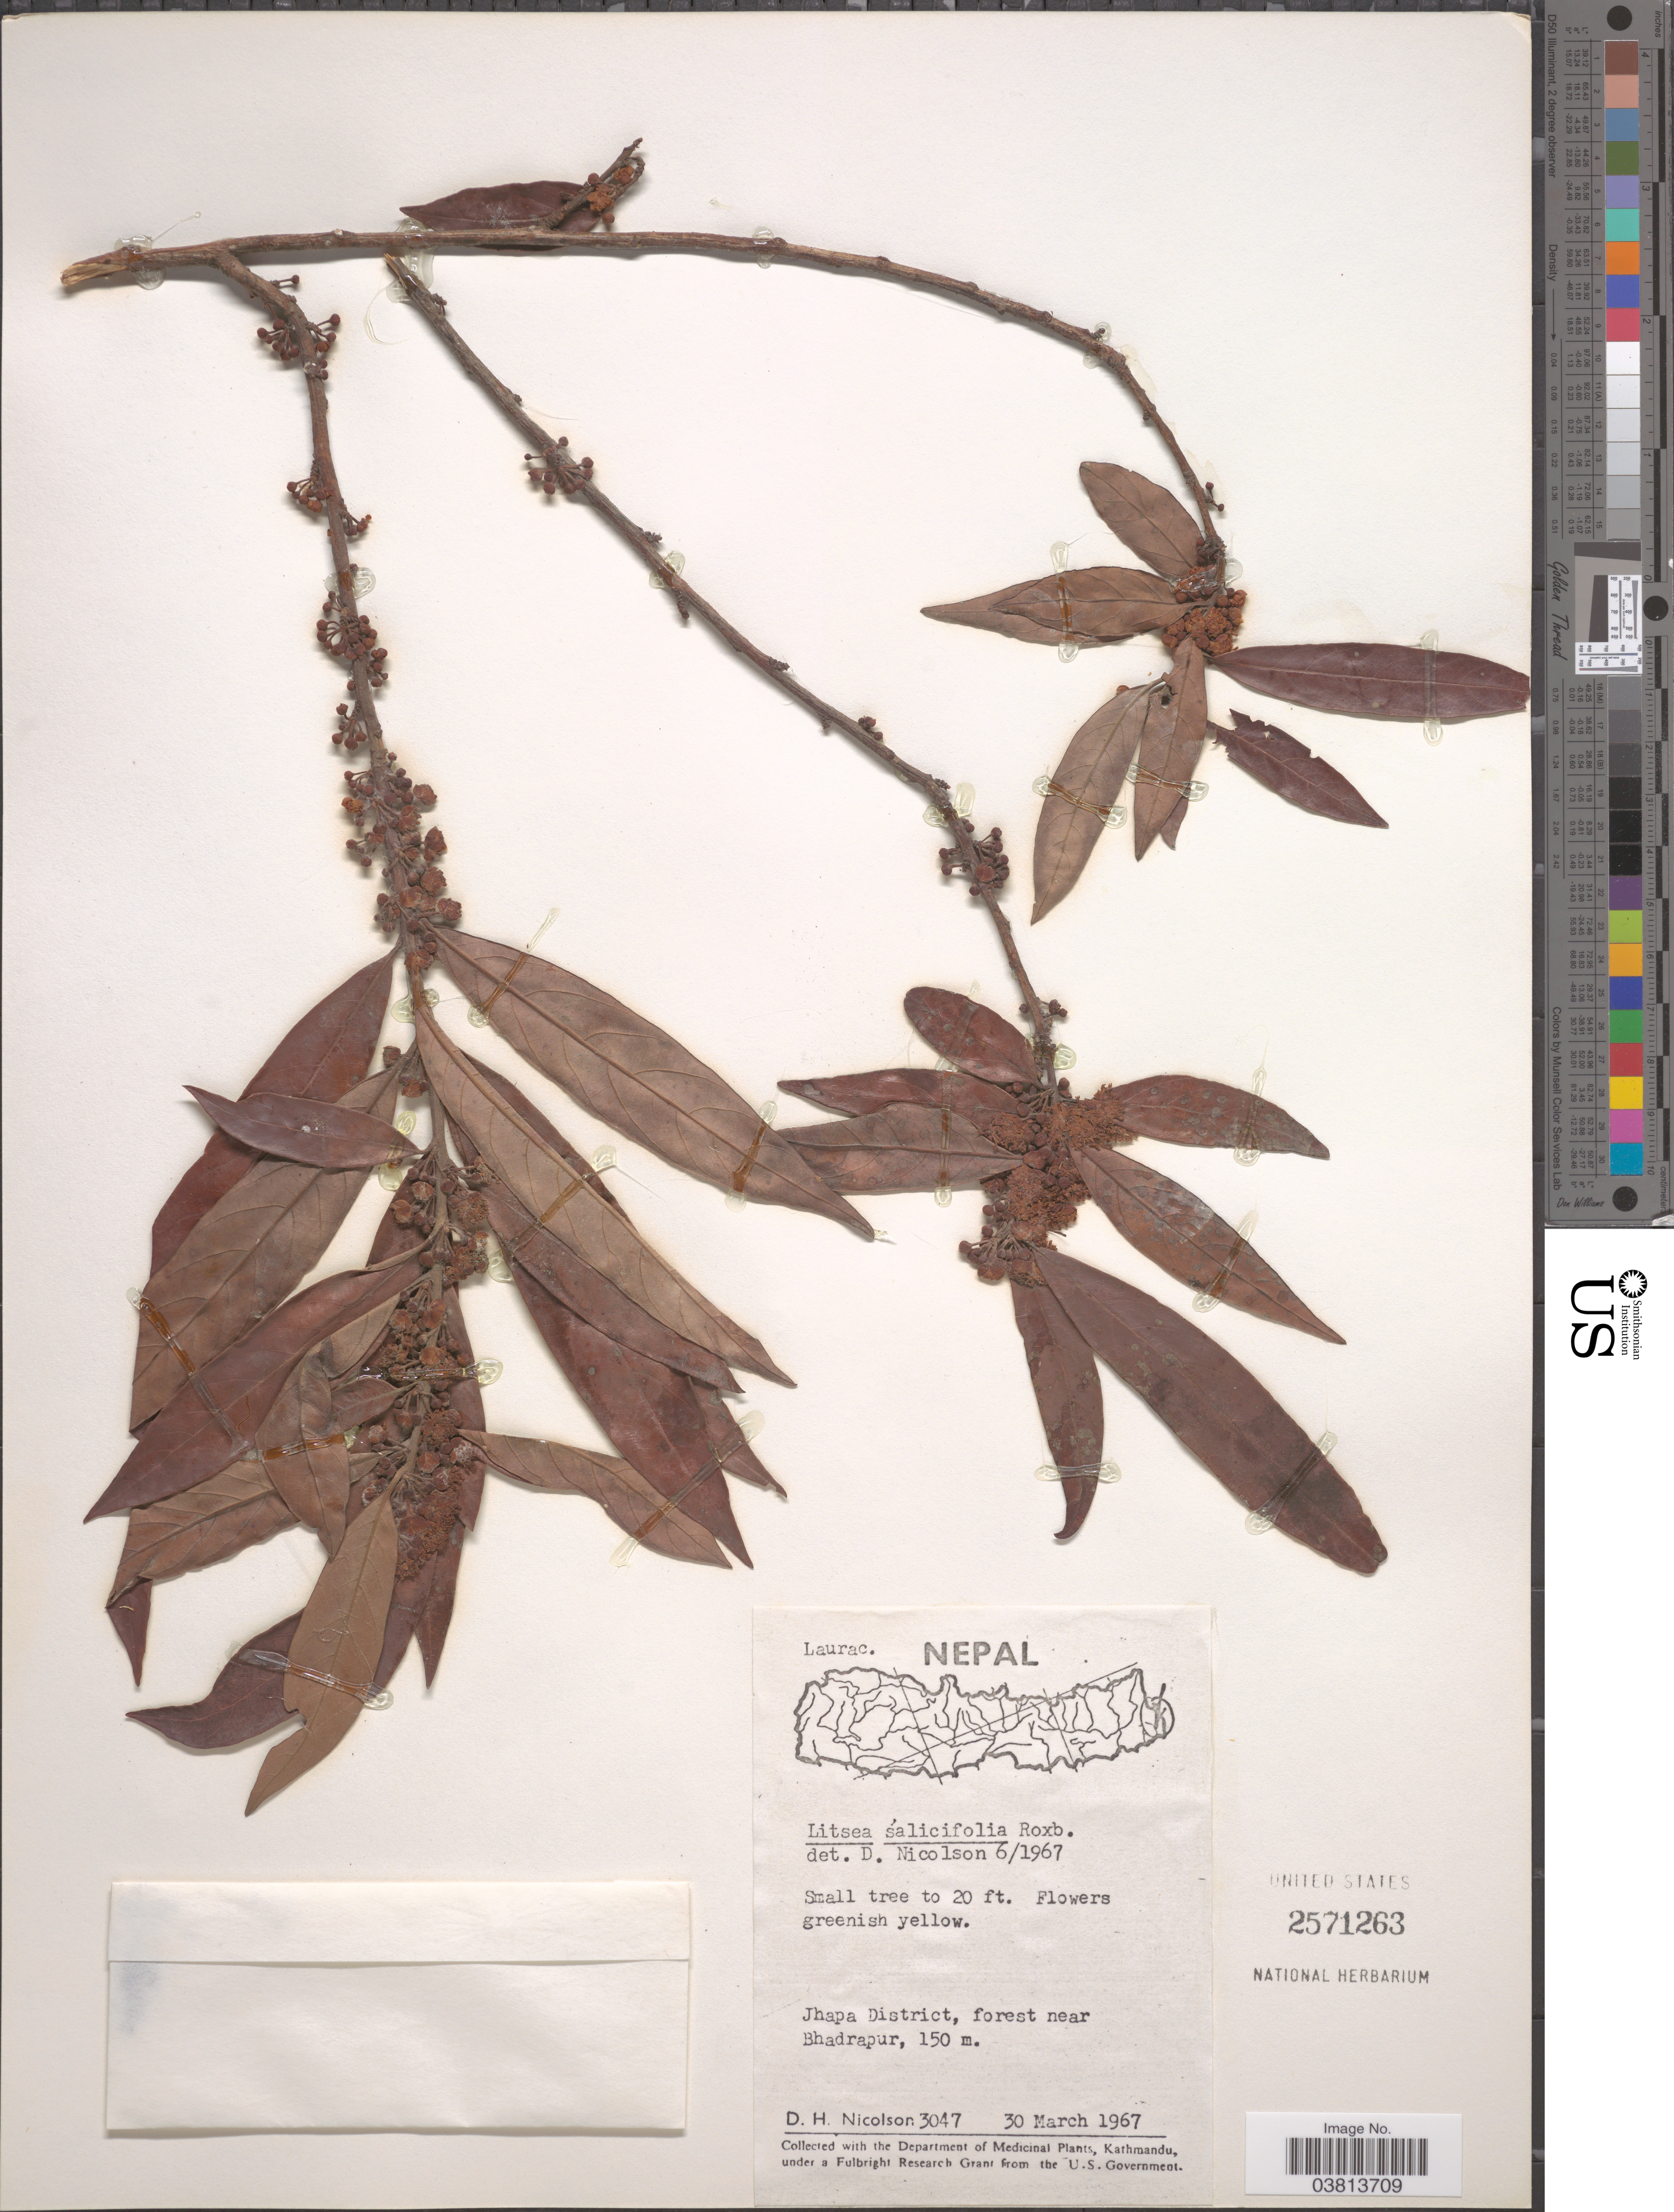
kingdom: Plantae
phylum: Tracheophyta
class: Magnoliopsida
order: Laurales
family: Lauraceae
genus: Litsea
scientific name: Litsea salicifolia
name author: Hook. f.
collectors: D. H. Nicolson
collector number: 3047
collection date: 1967-03-30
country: Nepal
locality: Jhapa District, forest near Bhadrapur.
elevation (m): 150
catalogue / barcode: US 2571263